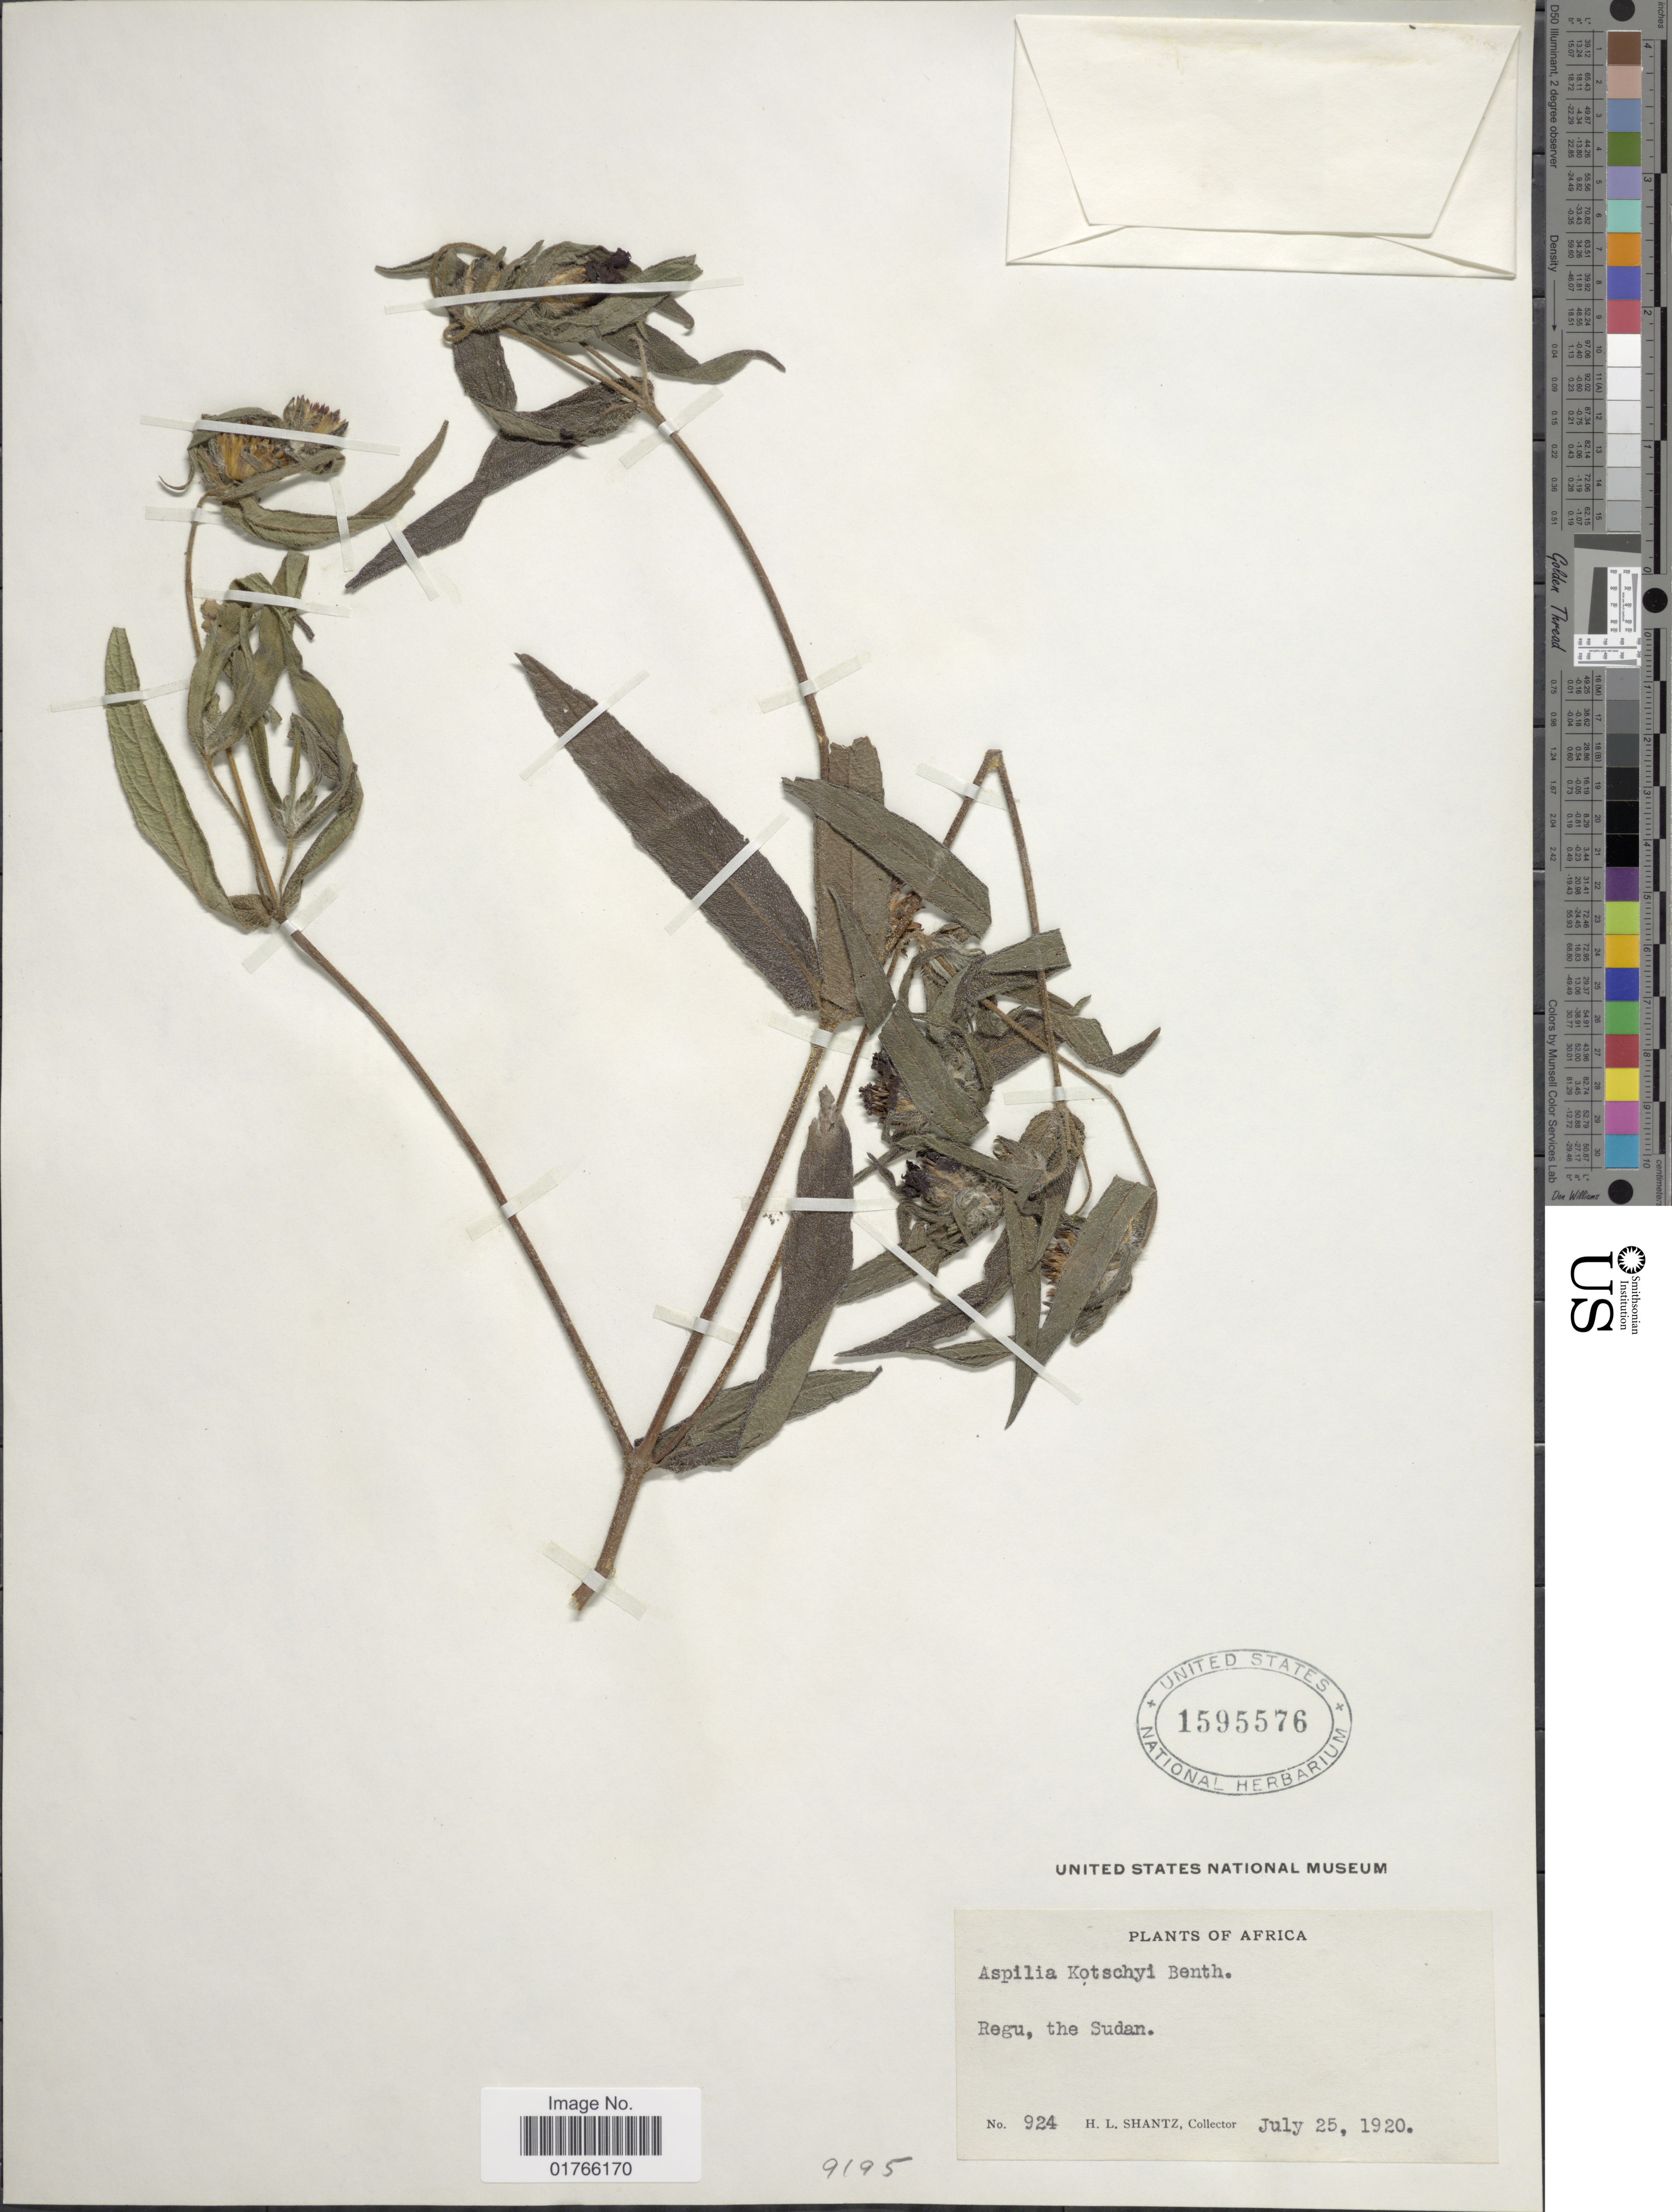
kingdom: Plantae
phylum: Tracheophyta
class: Magnoliopsida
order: Asterales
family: Asteraceae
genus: Aspilia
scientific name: Aspilia kotschyi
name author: (Sch. Bip.) Oliv.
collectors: H. Shantz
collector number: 924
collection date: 1920-07-25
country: Sudan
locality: Africa, Regu, the Sudan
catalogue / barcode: US 1595576